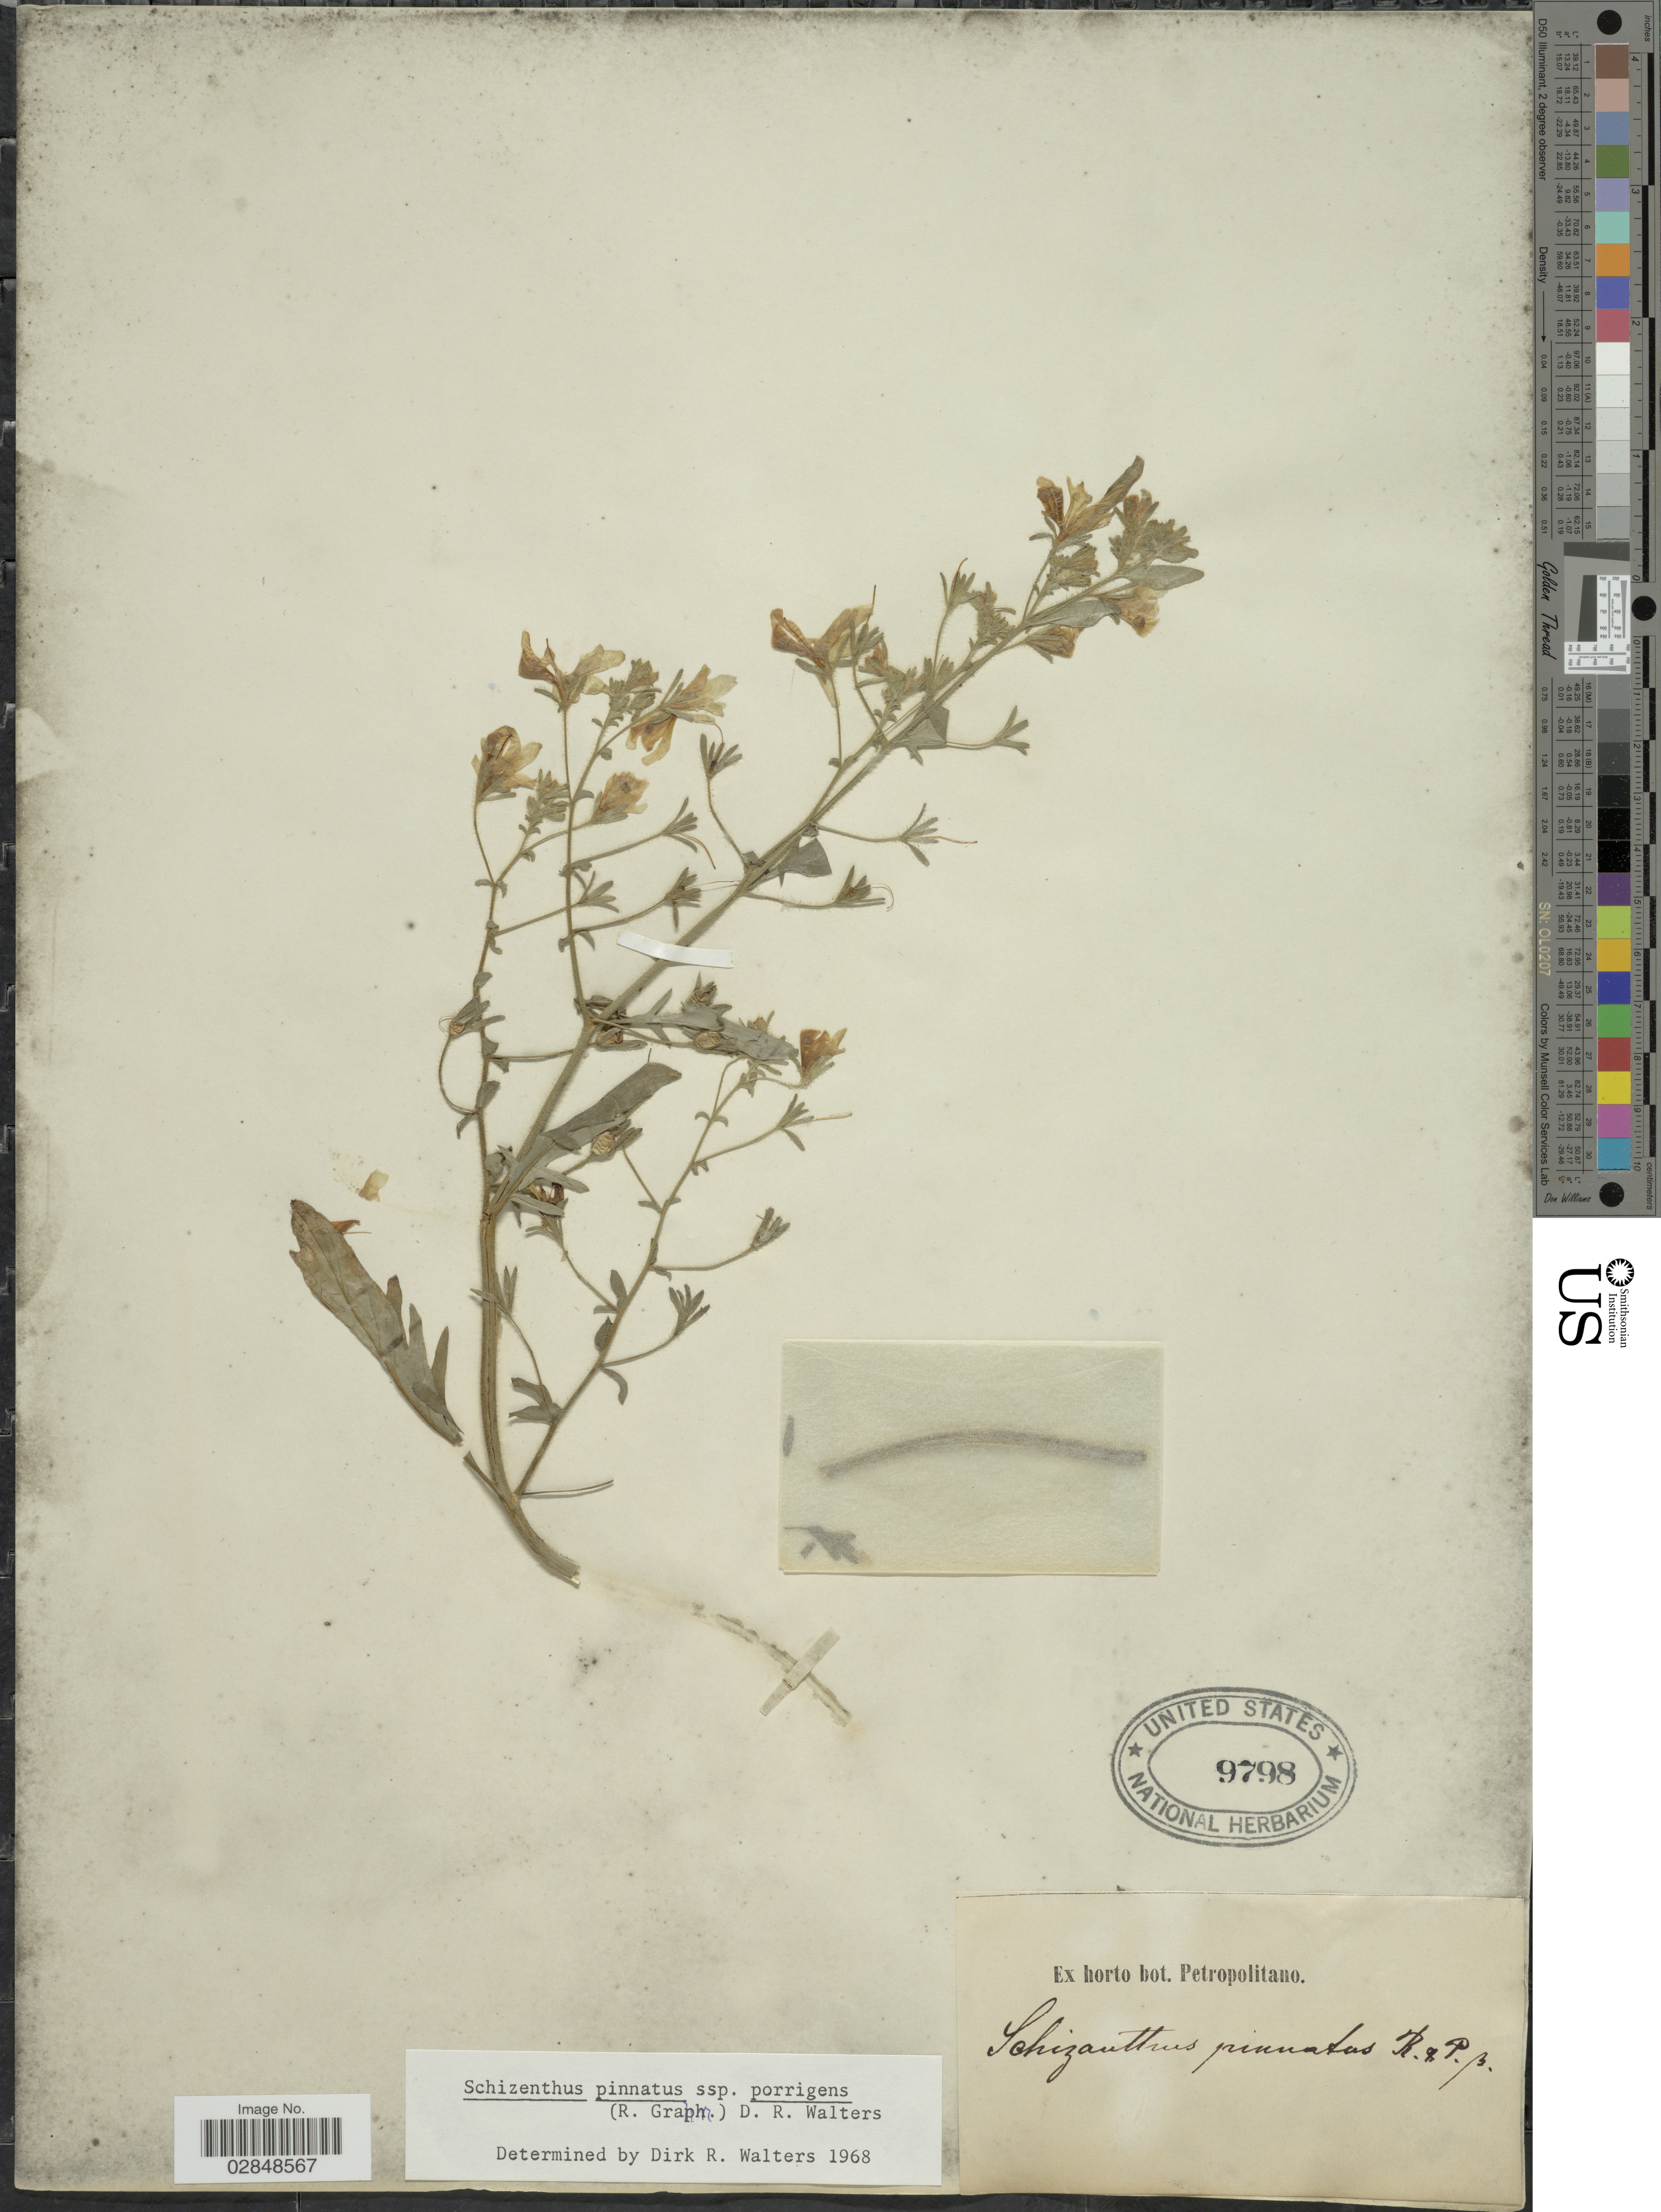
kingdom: Plantae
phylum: Tracheophyta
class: Magnoliopsida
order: Solanales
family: Solanaceae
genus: Schizanthus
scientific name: Schizanthus porrigens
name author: Graham ex Hook.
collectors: ex Horto Bot. Petropolitano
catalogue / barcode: US 9798